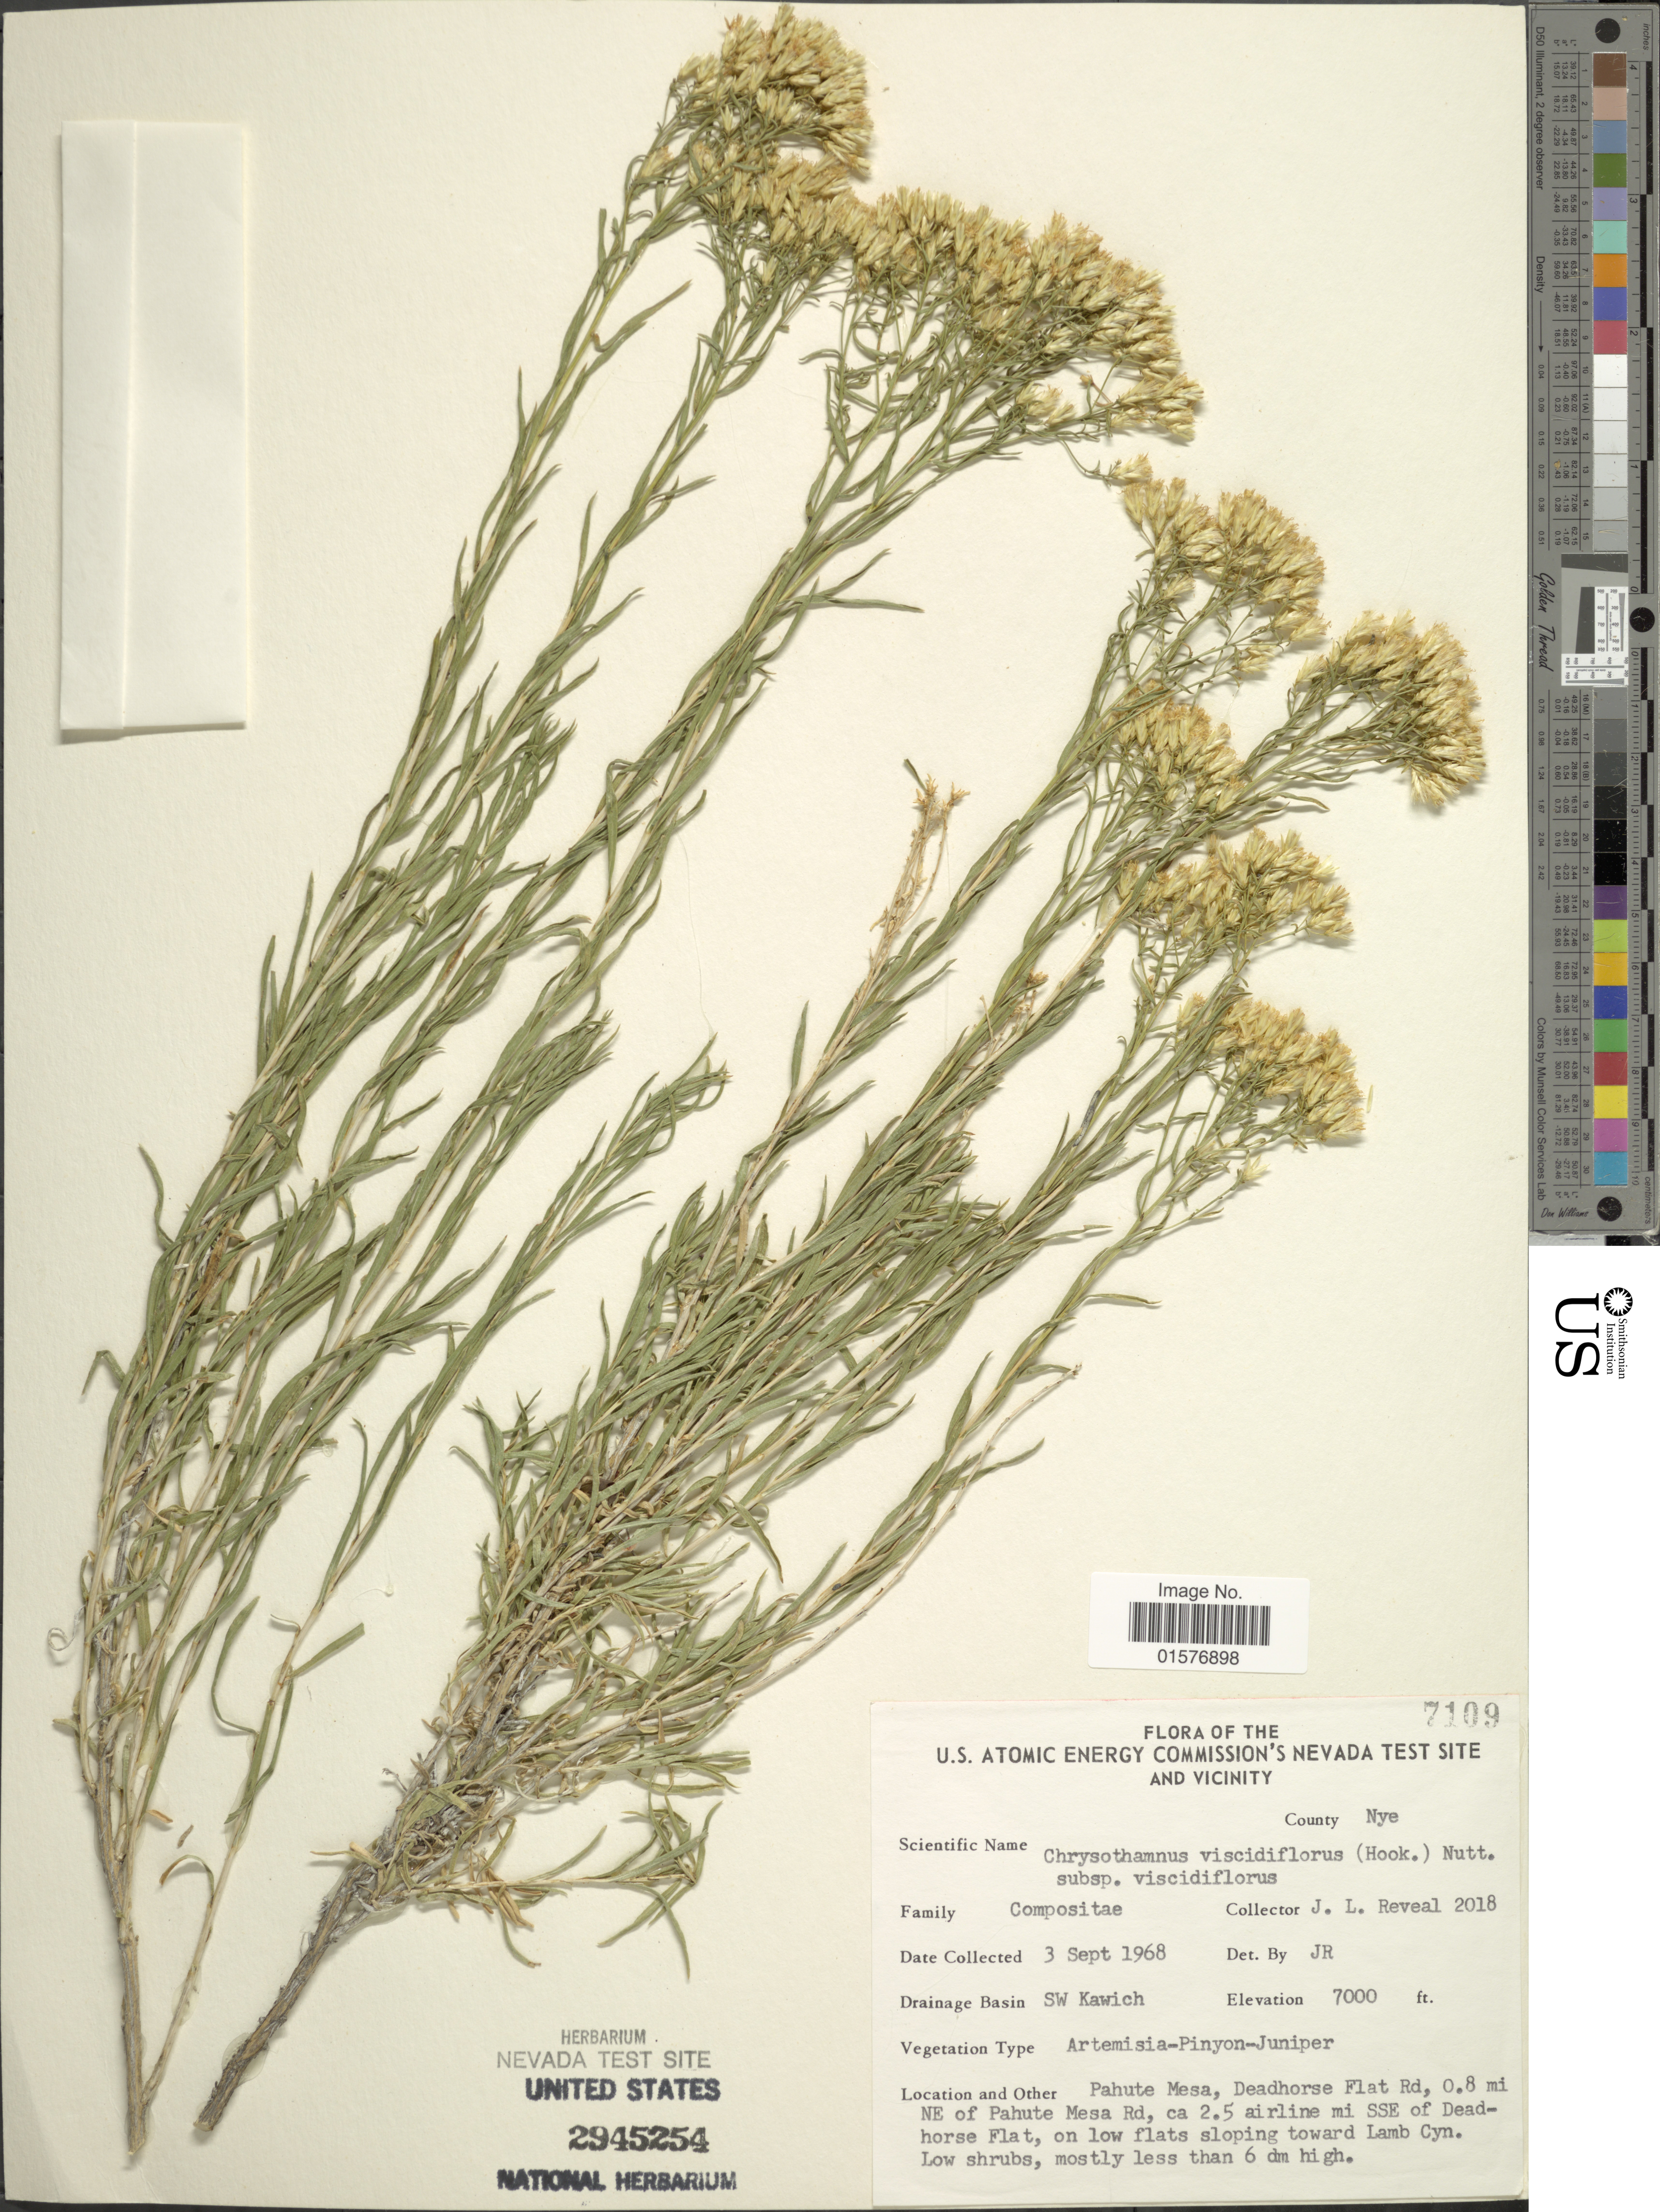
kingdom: Plantae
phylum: Tracheophyta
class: Magnoliopsida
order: Asterales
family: Asteraceae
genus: Chrysothamnus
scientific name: Chrysothamnus viscidiflorus subsp. viscidiflorus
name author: (Hook.) Nutt.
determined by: Urbatsch, Lowell E., Curator (LSU), Louisiana State University (UNITED STATES)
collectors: J. L. Reveal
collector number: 2018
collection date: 1968-09-03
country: United States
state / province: Nevada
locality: U.S. Atomic Energy Commission's Nevada Test Site And Vicinity, County Nye, Drainage Basin SW Kawich, Pahute Mesa, Deadhorse Flat Rd, 0.8 mi. NE of Pahute Mesa Rd, 2.5 airline moi SSE of Deadhorse Flat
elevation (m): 2134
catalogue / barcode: US 2945254